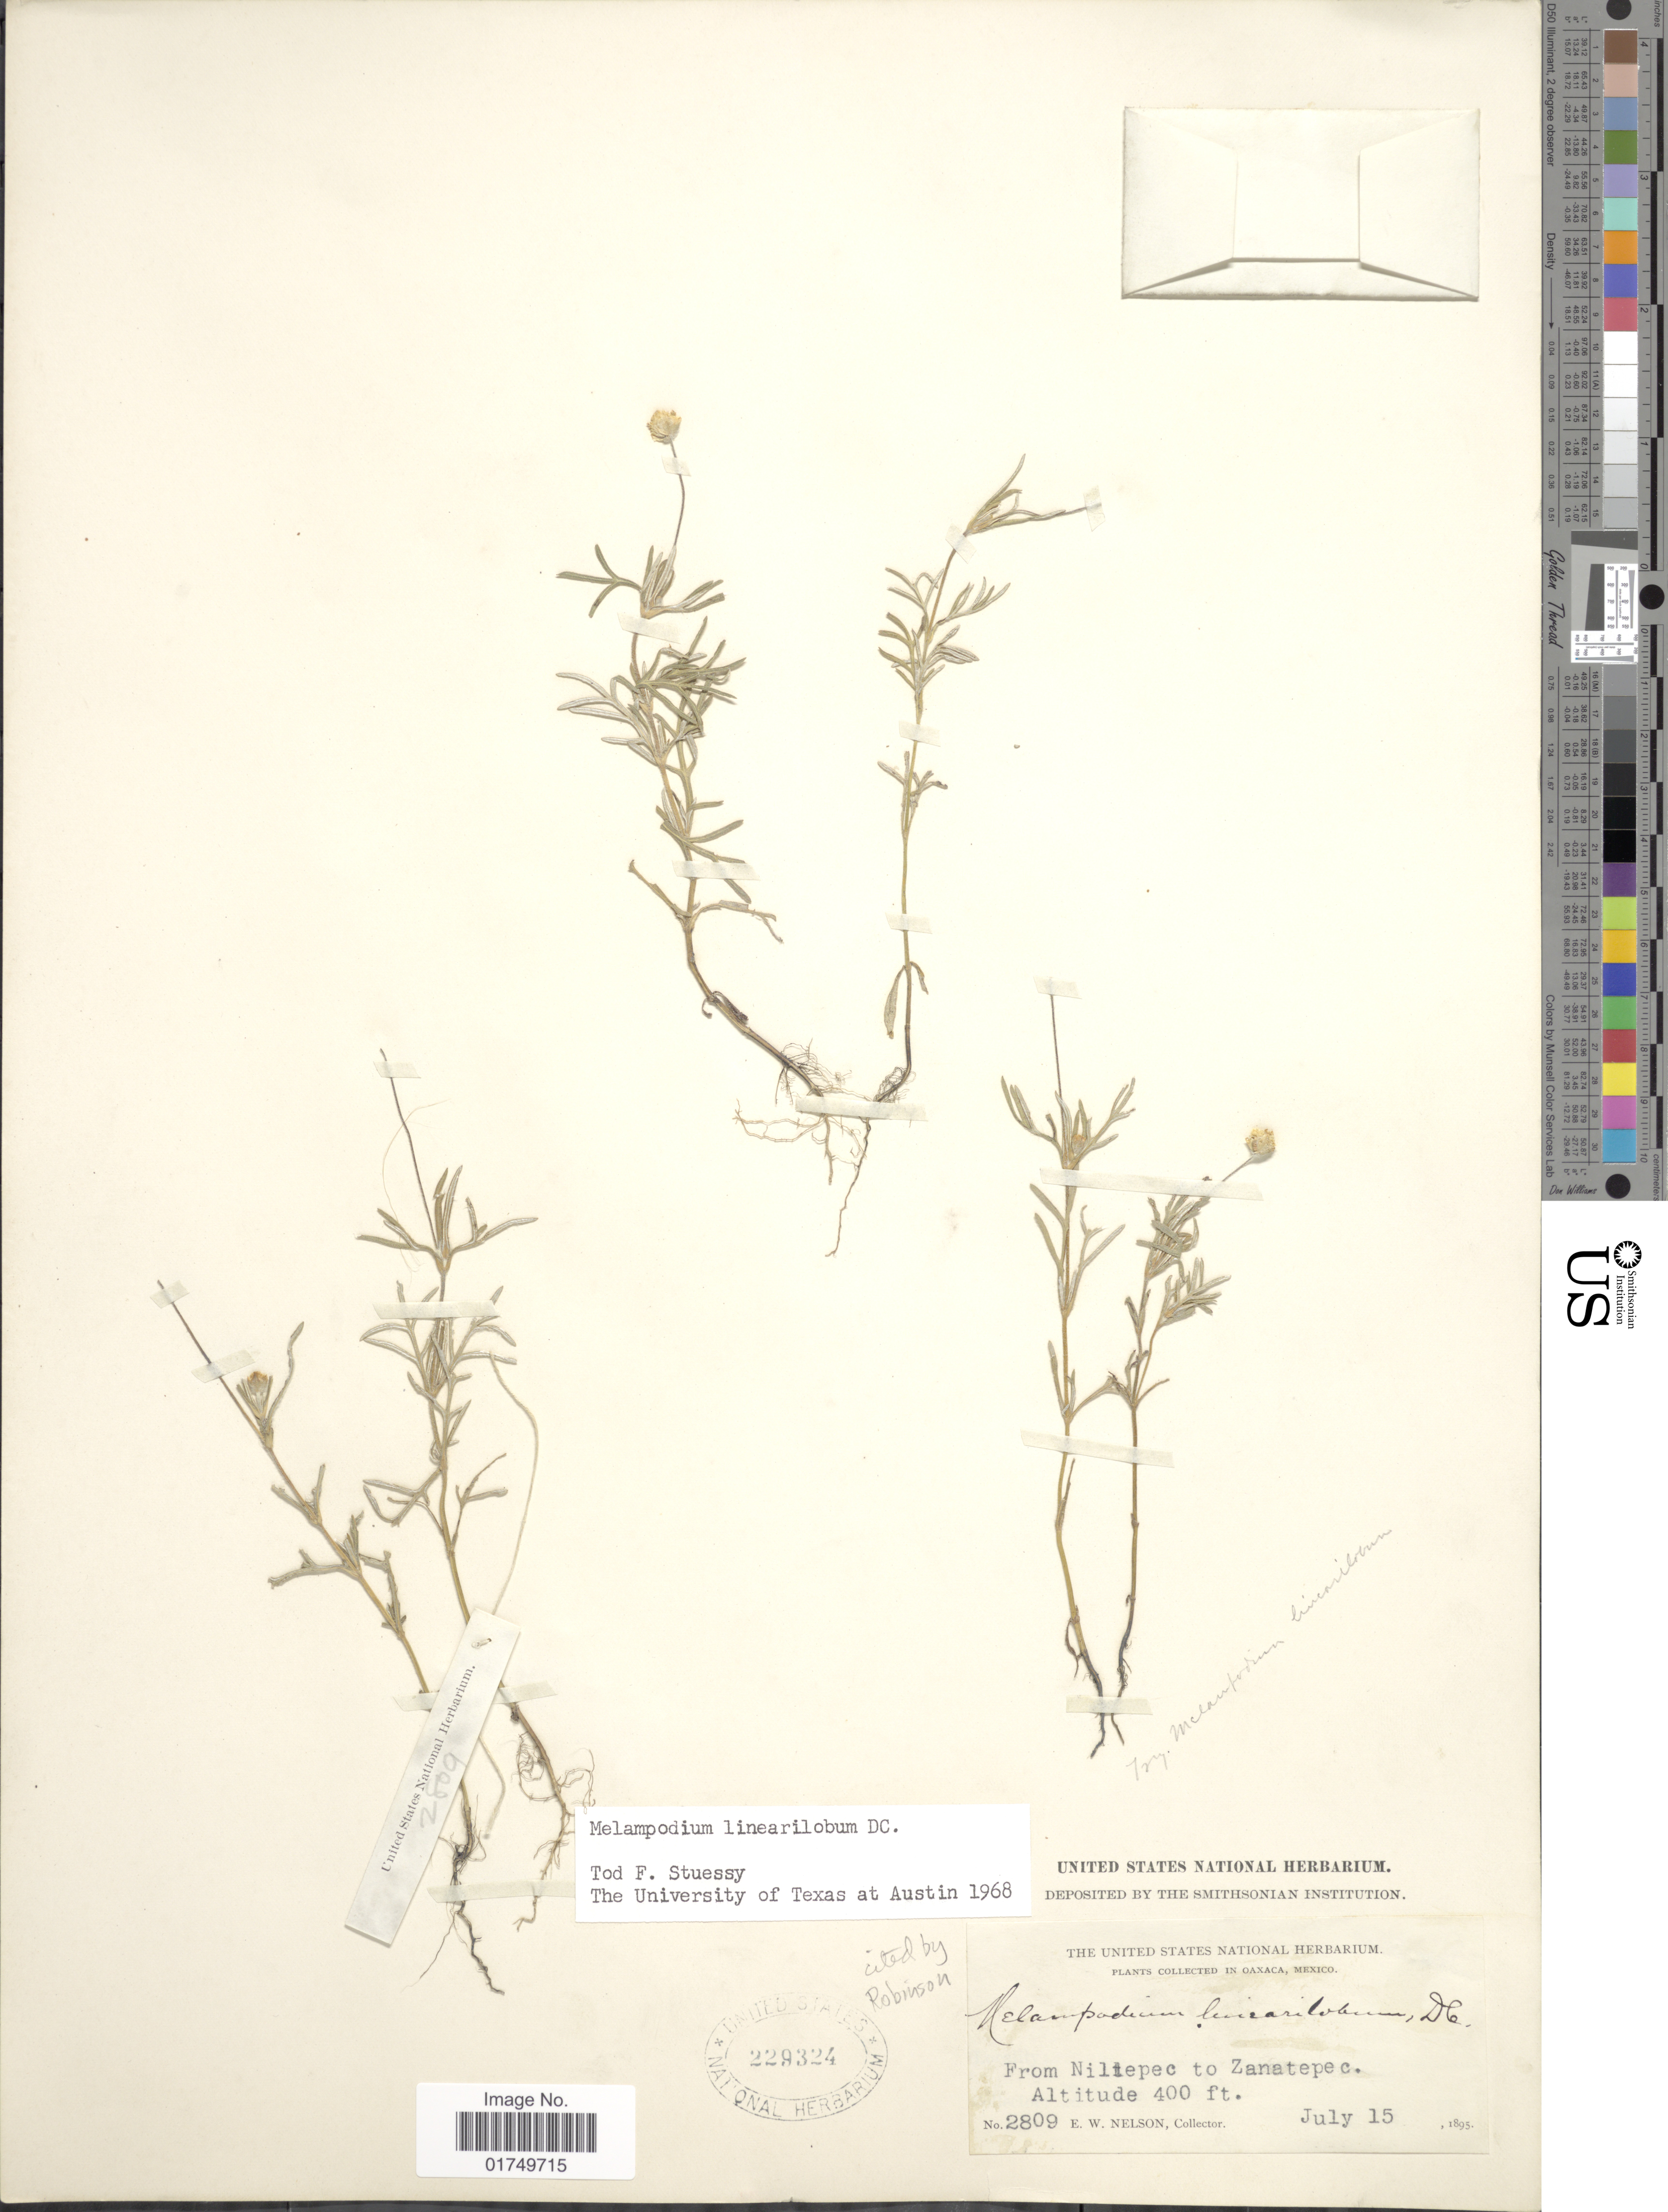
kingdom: Plantae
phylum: Tracheophyta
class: Magnoliopsida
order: Asterales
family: Asteraceae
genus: Melampodium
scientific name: Melampodium linearilobum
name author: DC.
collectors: E. W. Nelson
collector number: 2809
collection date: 1895-07-15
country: Mexico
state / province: Oaxaca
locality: From Niltepec to Zanatepec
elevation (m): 122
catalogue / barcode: US 229324